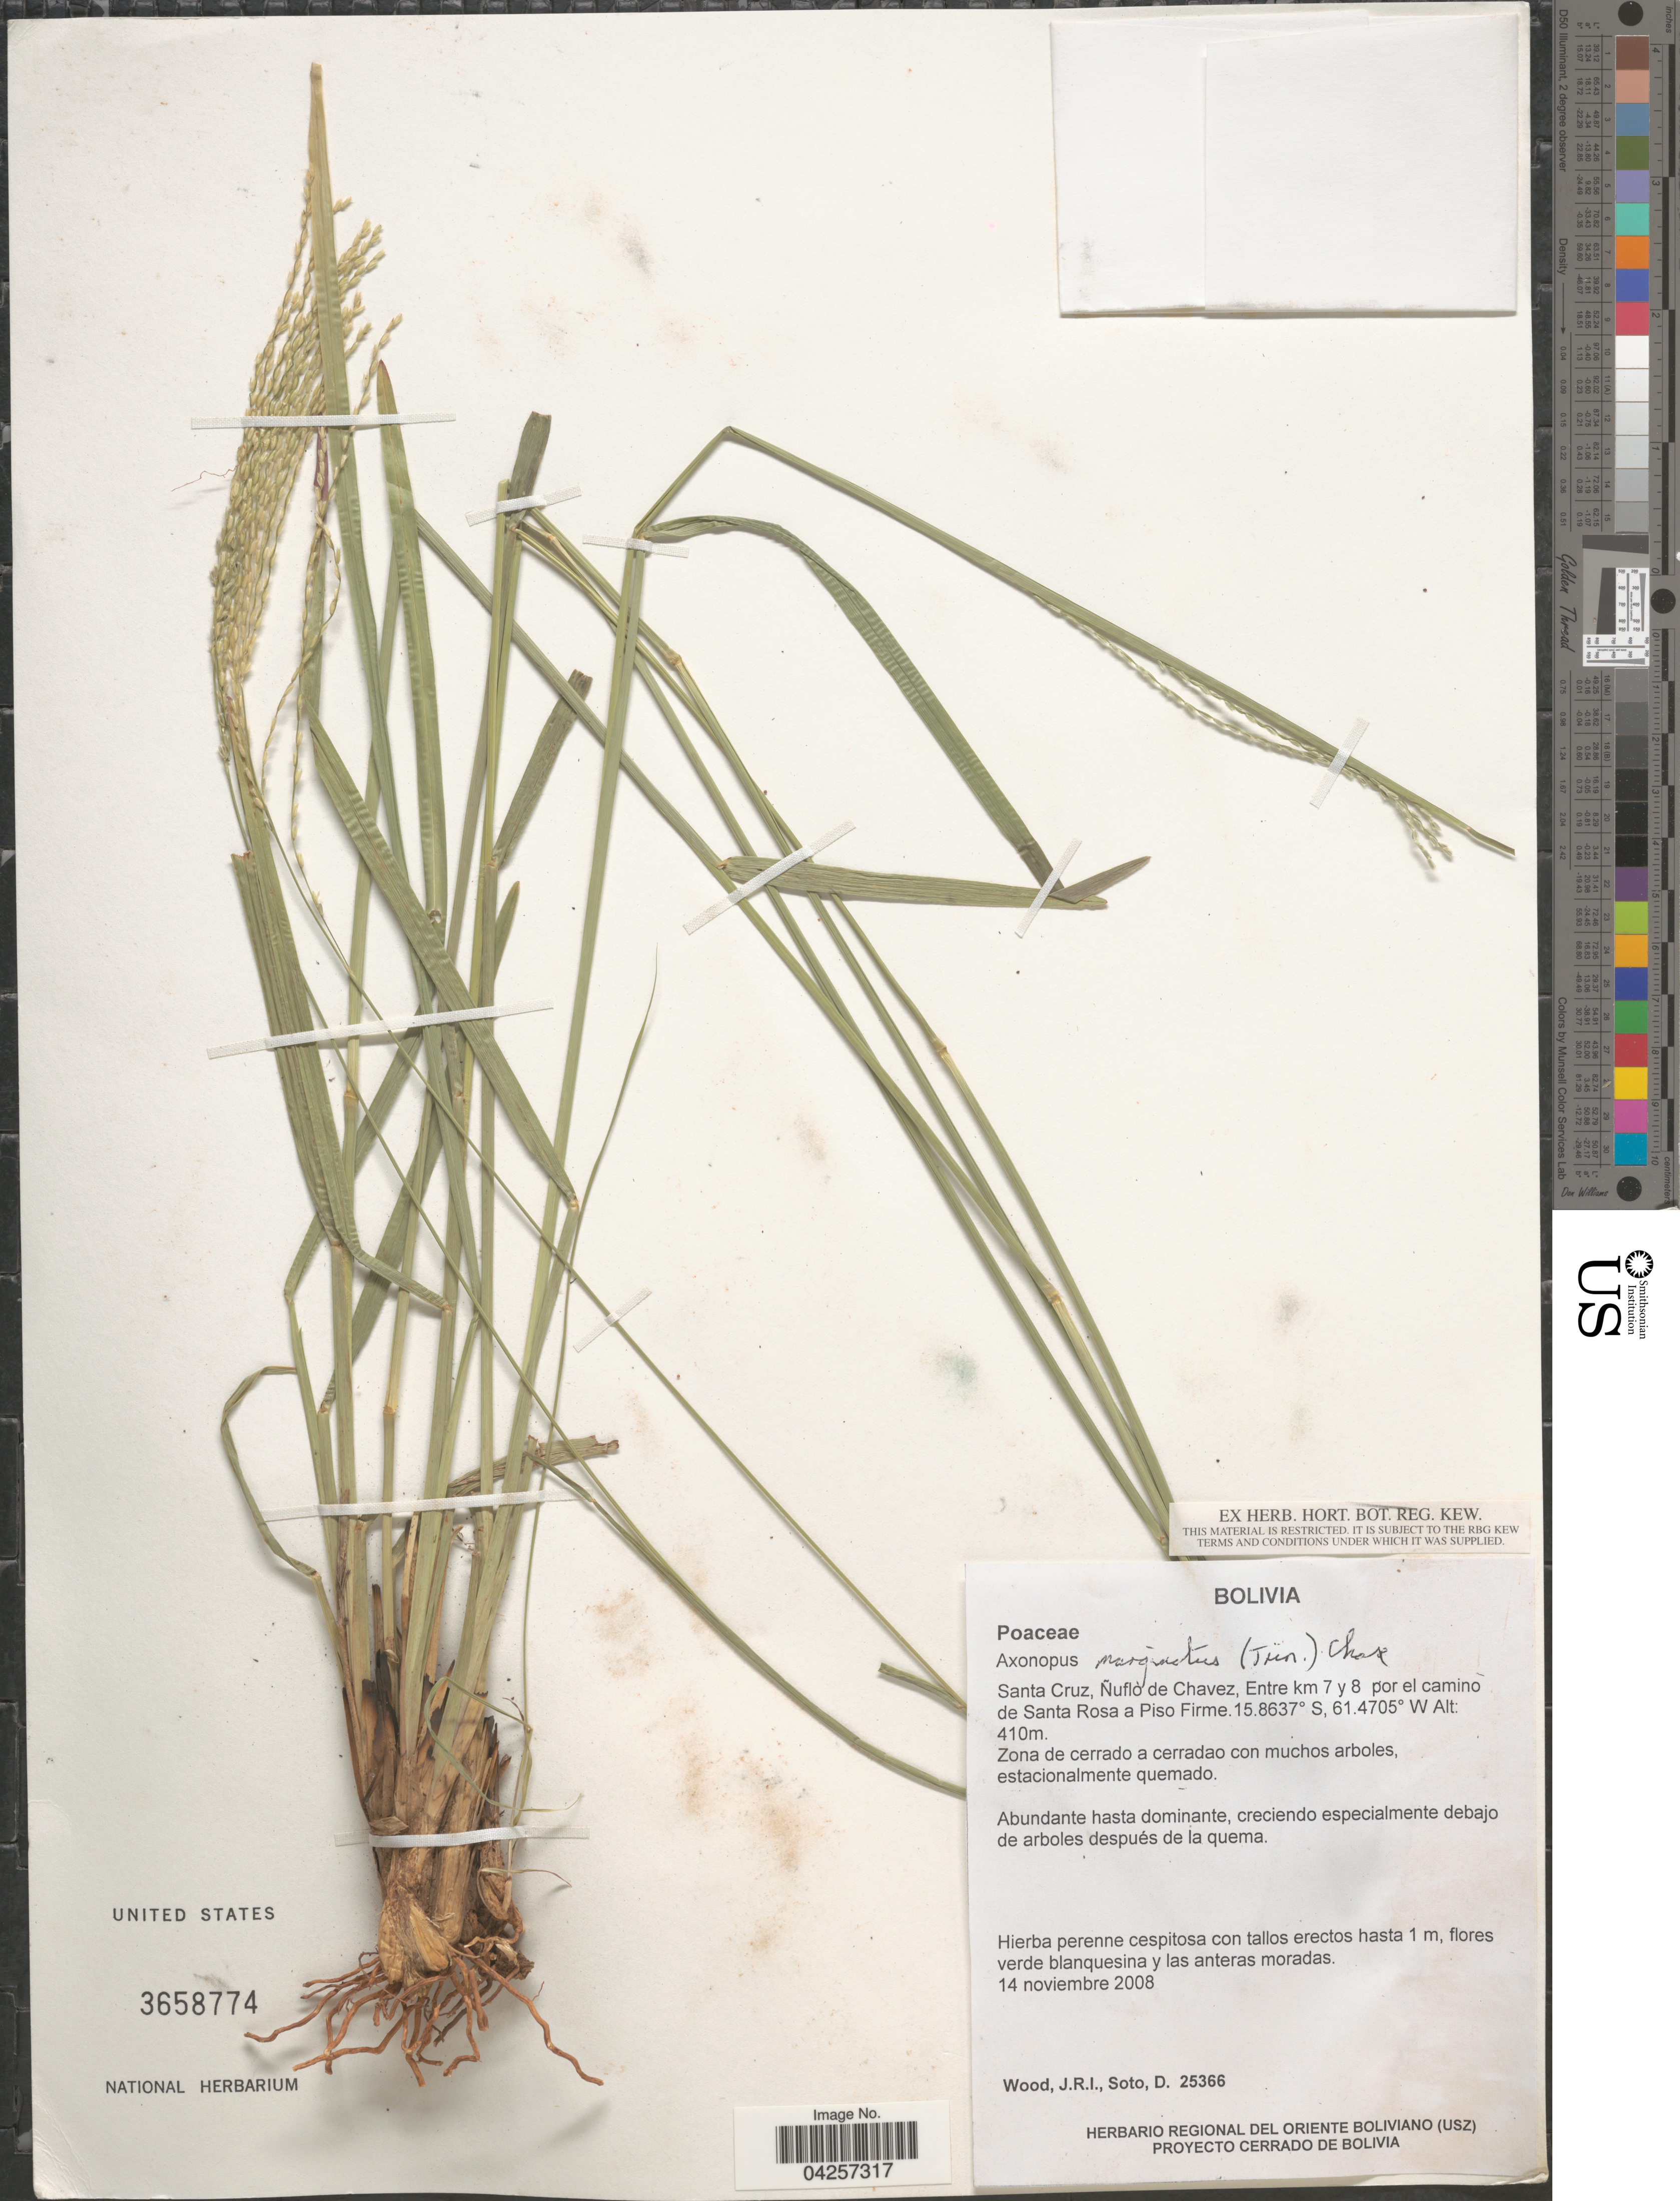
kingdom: Plantae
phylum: Tracheophyta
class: Liliopsida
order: Poales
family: Poaceae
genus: Axonopus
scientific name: Axonopus marginatus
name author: (Trin.) Chase ex Hitchc.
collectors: J. R. I. Wood & D. Soto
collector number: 25366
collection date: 2008-11-14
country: Bolivia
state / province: Santa Cruz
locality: Nuflo de Chavez, Entre km 7 y 8 por el camino de Santa Rosa a Piso Firme.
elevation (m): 410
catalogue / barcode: US 3658774